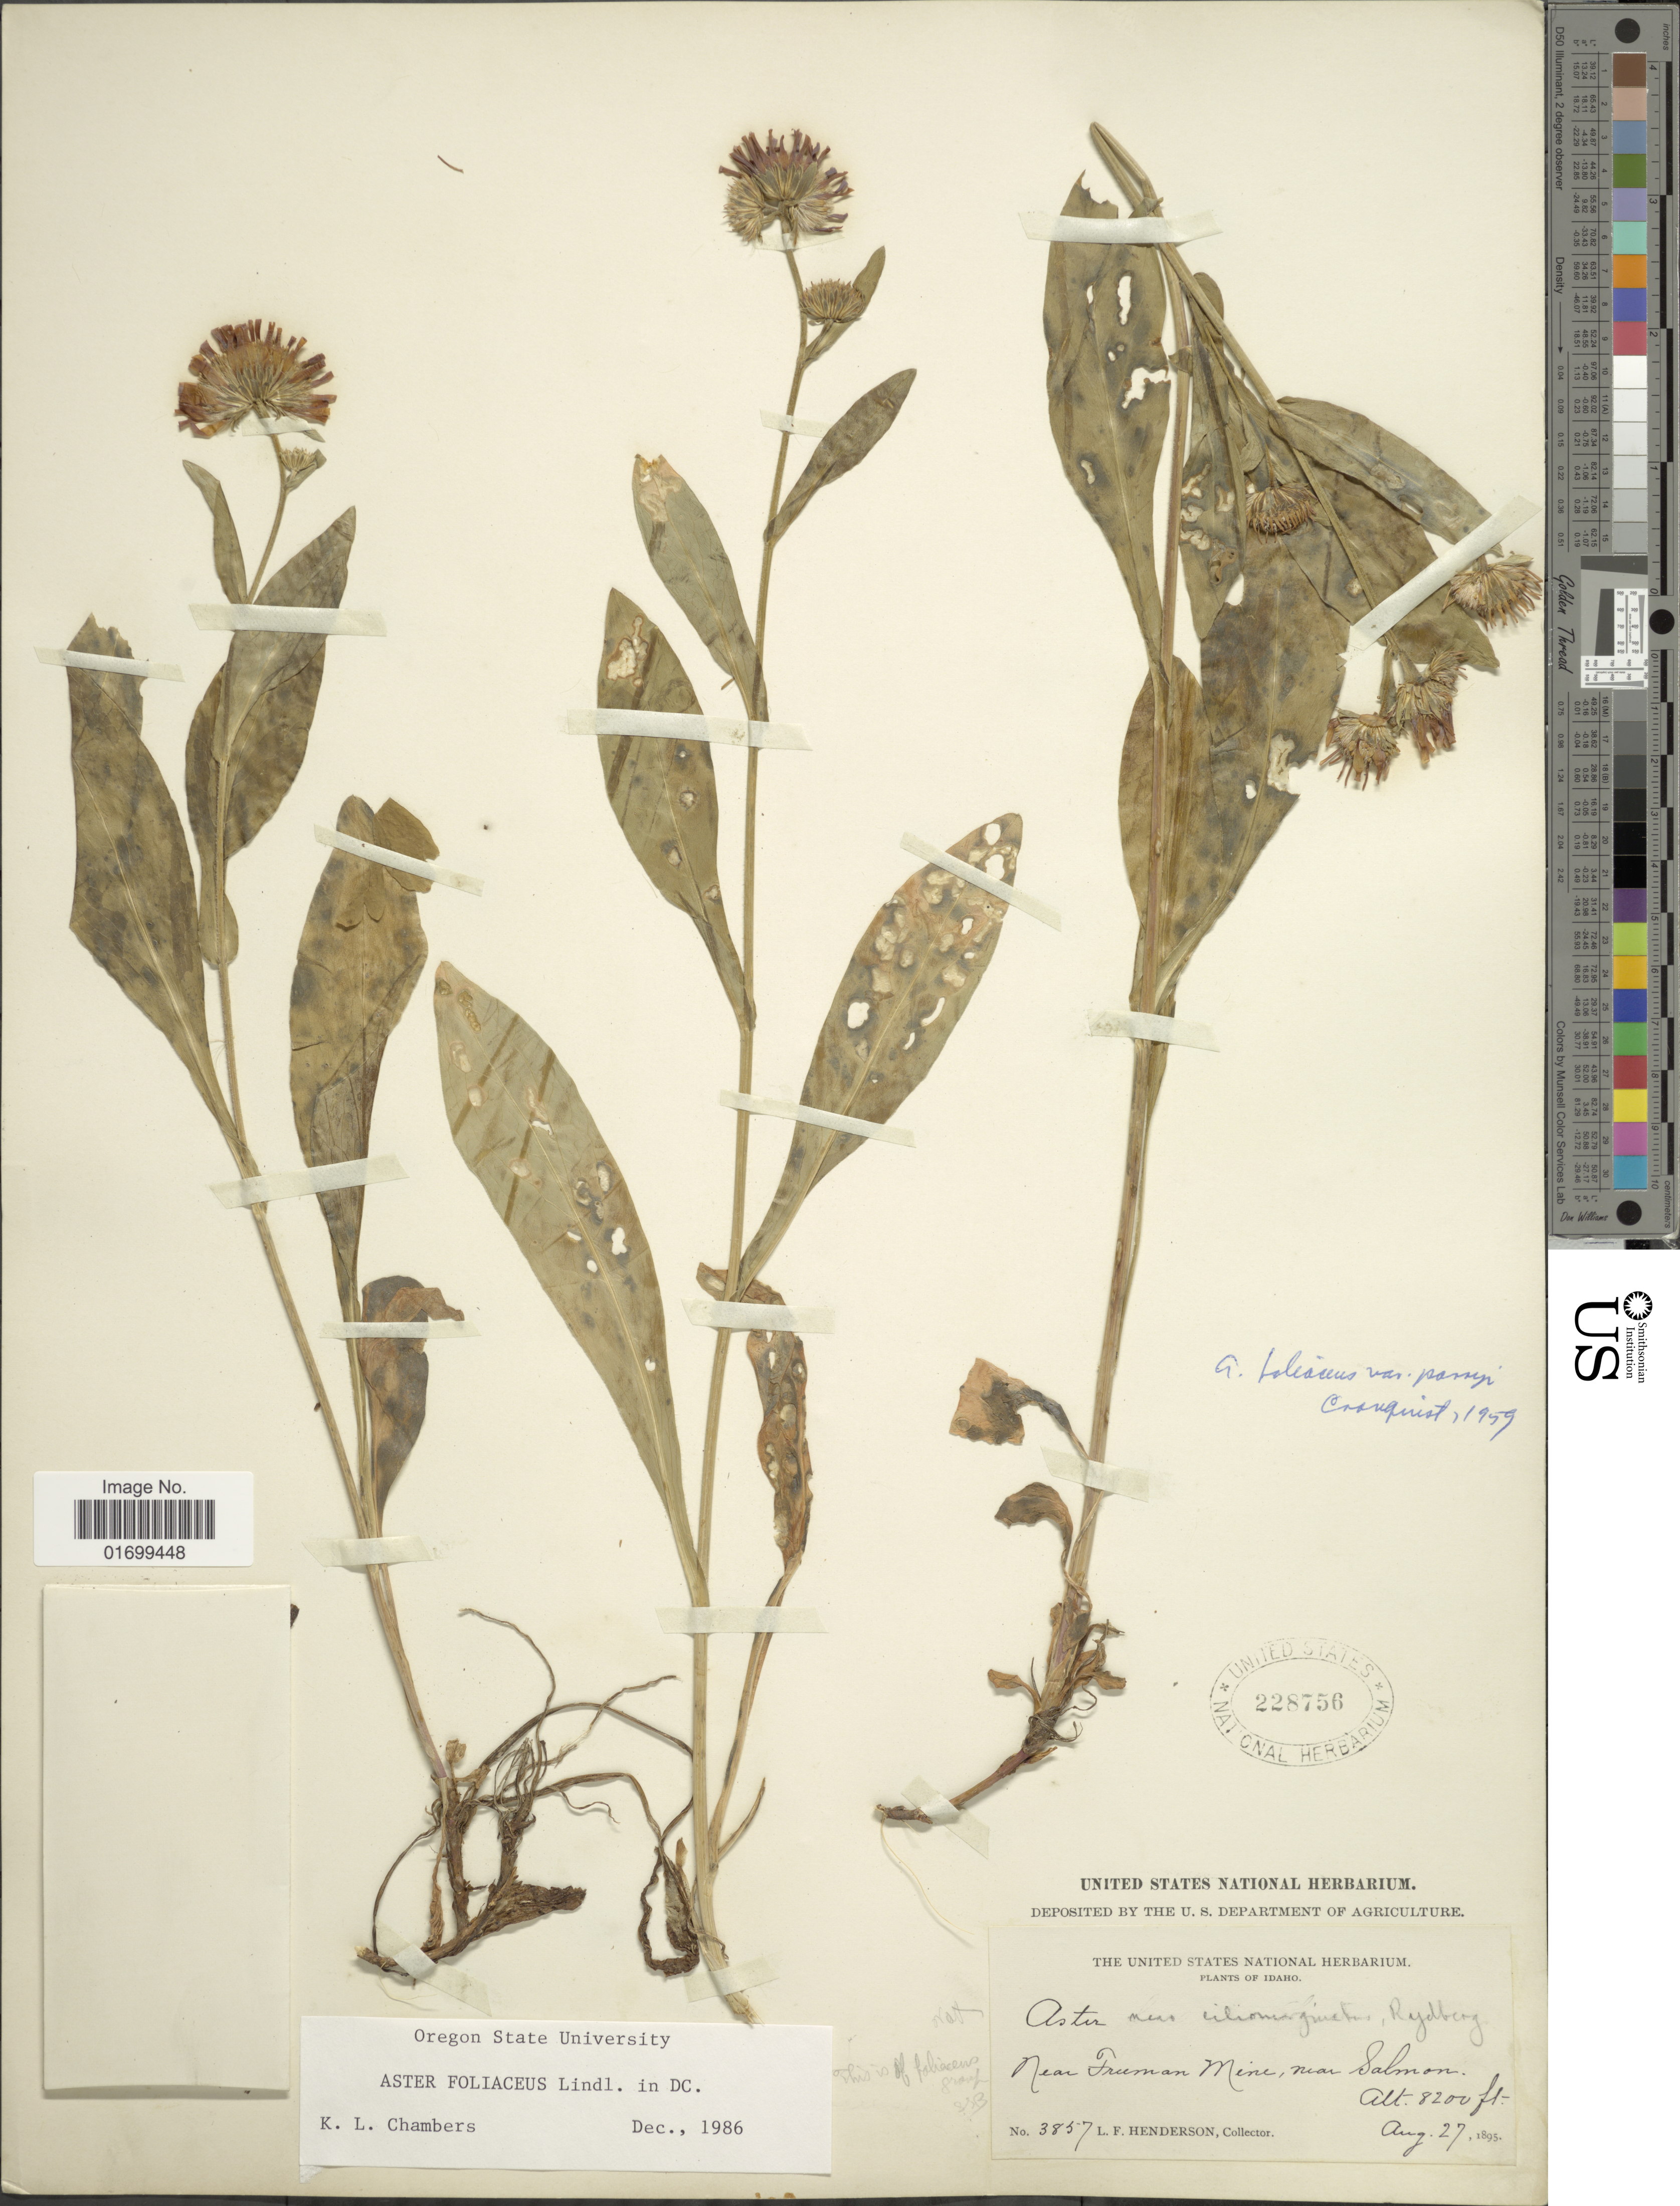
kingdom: Plantae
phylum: Tracheophyta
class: Magnoliopsida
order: Asterales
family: Asteraceae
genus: Symphyotrichum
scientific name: Symphyotrichum foliaceum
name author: (Lindl. ex DC.) G.L. Nesom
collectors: L. Henderson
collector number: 3857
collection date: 1895-08-27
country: United States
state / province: Idaho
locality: Near Truman Mine, near Salmon.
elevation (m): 2499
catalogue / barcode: US 228756